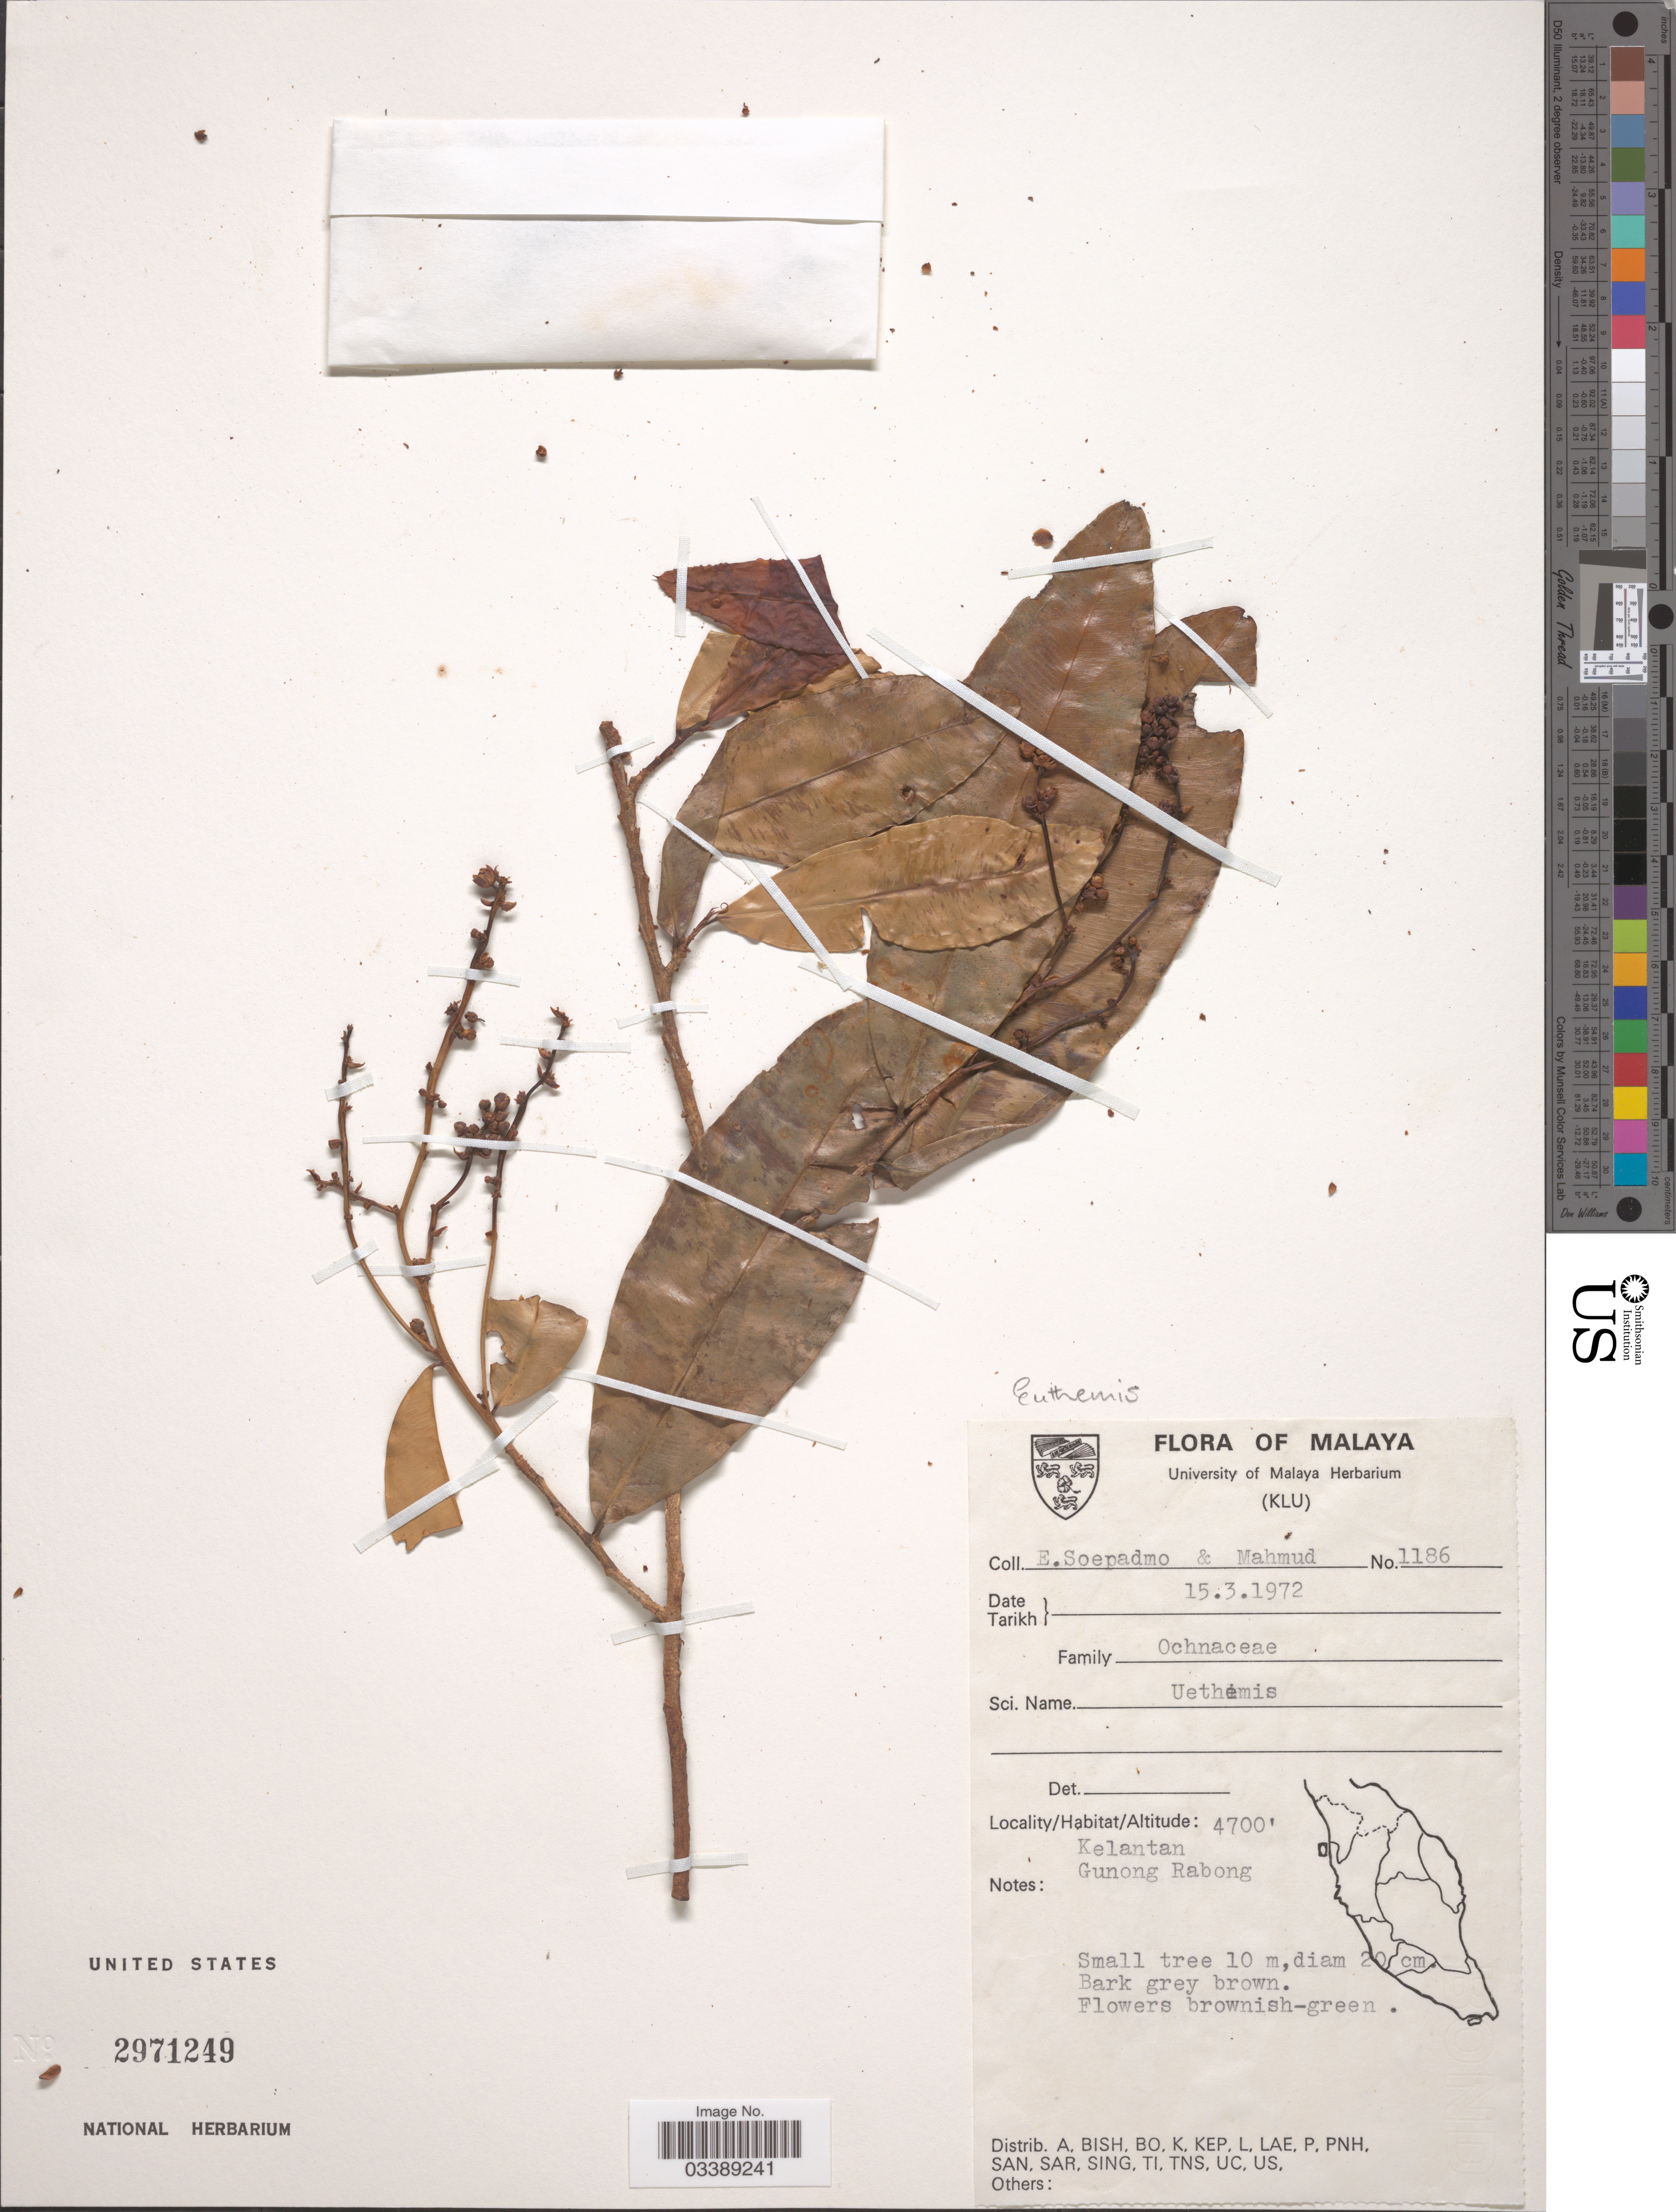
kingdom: Plantae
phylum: Tracheophyta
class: Magnoliopsida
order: Malpighiales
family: Ochnaceae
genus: Euthemis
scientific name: Euthemis sp.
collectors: E. Soepadmo & -. Mahmud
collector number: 1186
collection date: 1972-03-15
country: Malaysia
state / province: Kelantan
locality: Malaya. Gunong Rabong.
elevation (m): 1433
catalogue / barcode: US 2971249